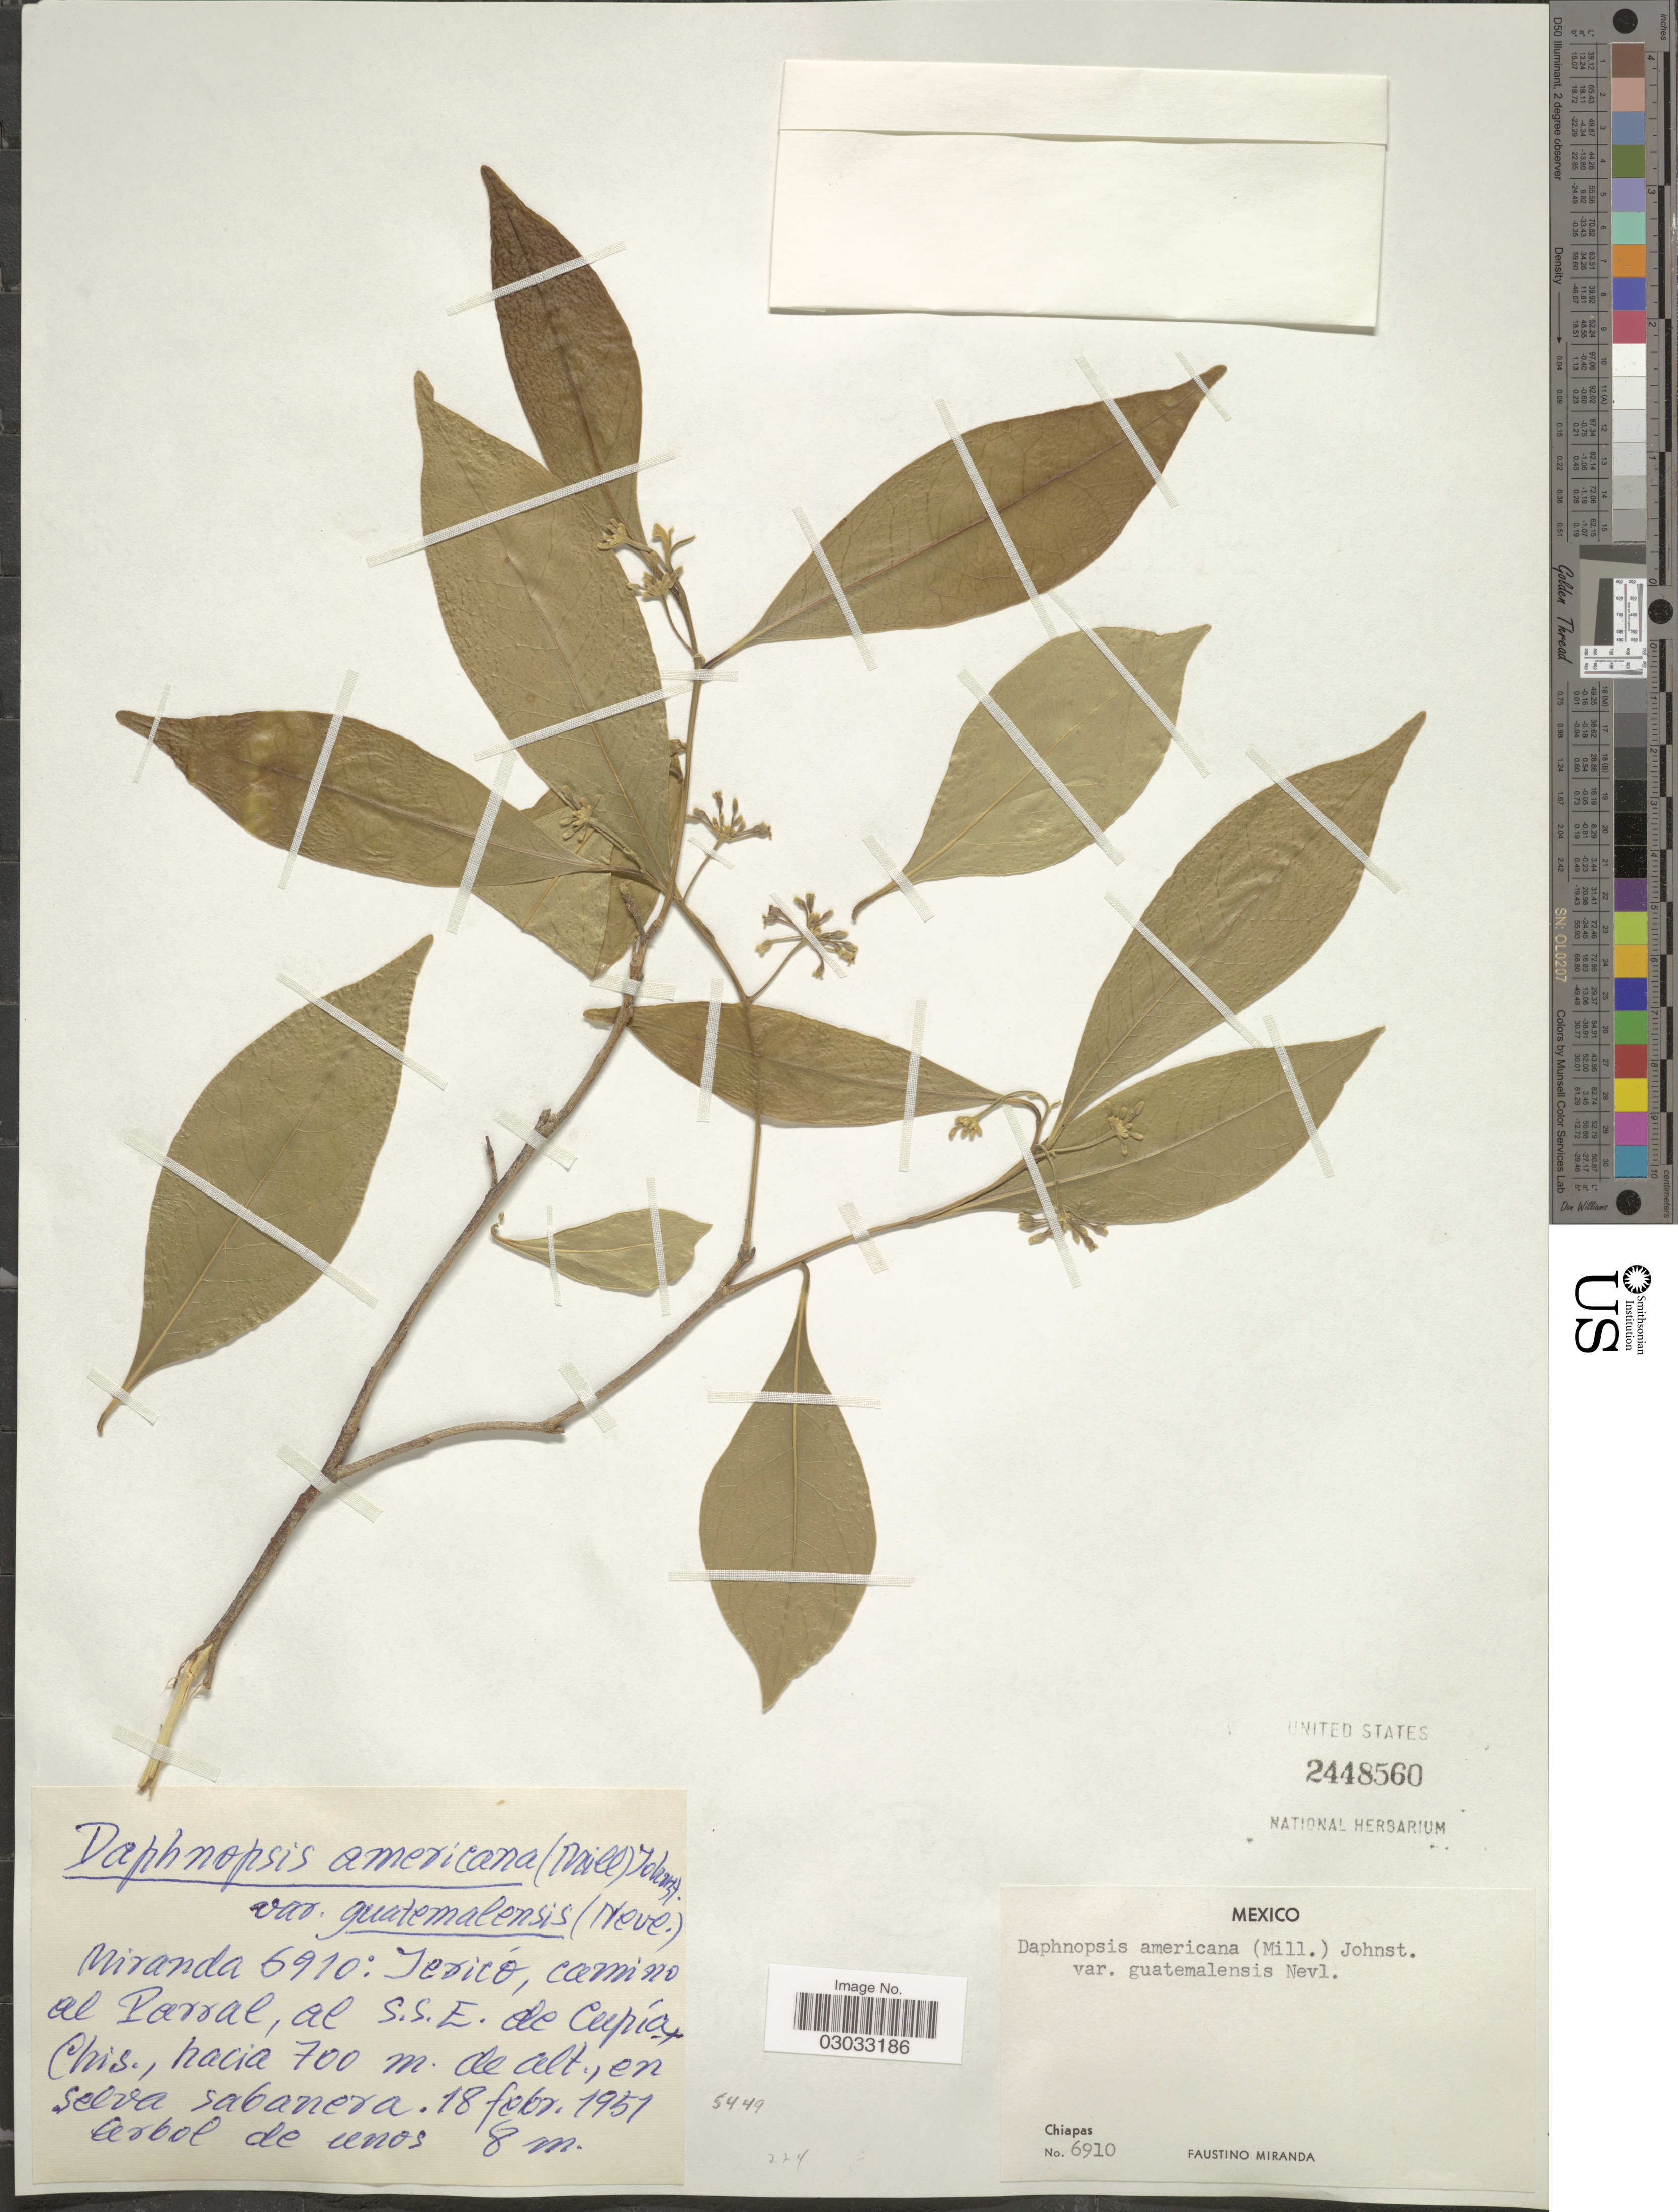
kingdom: Plantae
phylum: Tracheophyta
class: Magnoliopsida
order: Malvales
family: Thymelaeaceae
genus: Daphnopsis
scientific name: Daphnopsis americana subsp. guatemalensis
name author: Nevling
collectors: F. Miranda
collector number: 6910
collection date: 1951-02-18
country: Mexico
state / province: Chiapas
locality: Jexicó, camino al Parral, al S.S.E. de Capía.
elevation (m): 700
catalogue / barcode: US 2448560